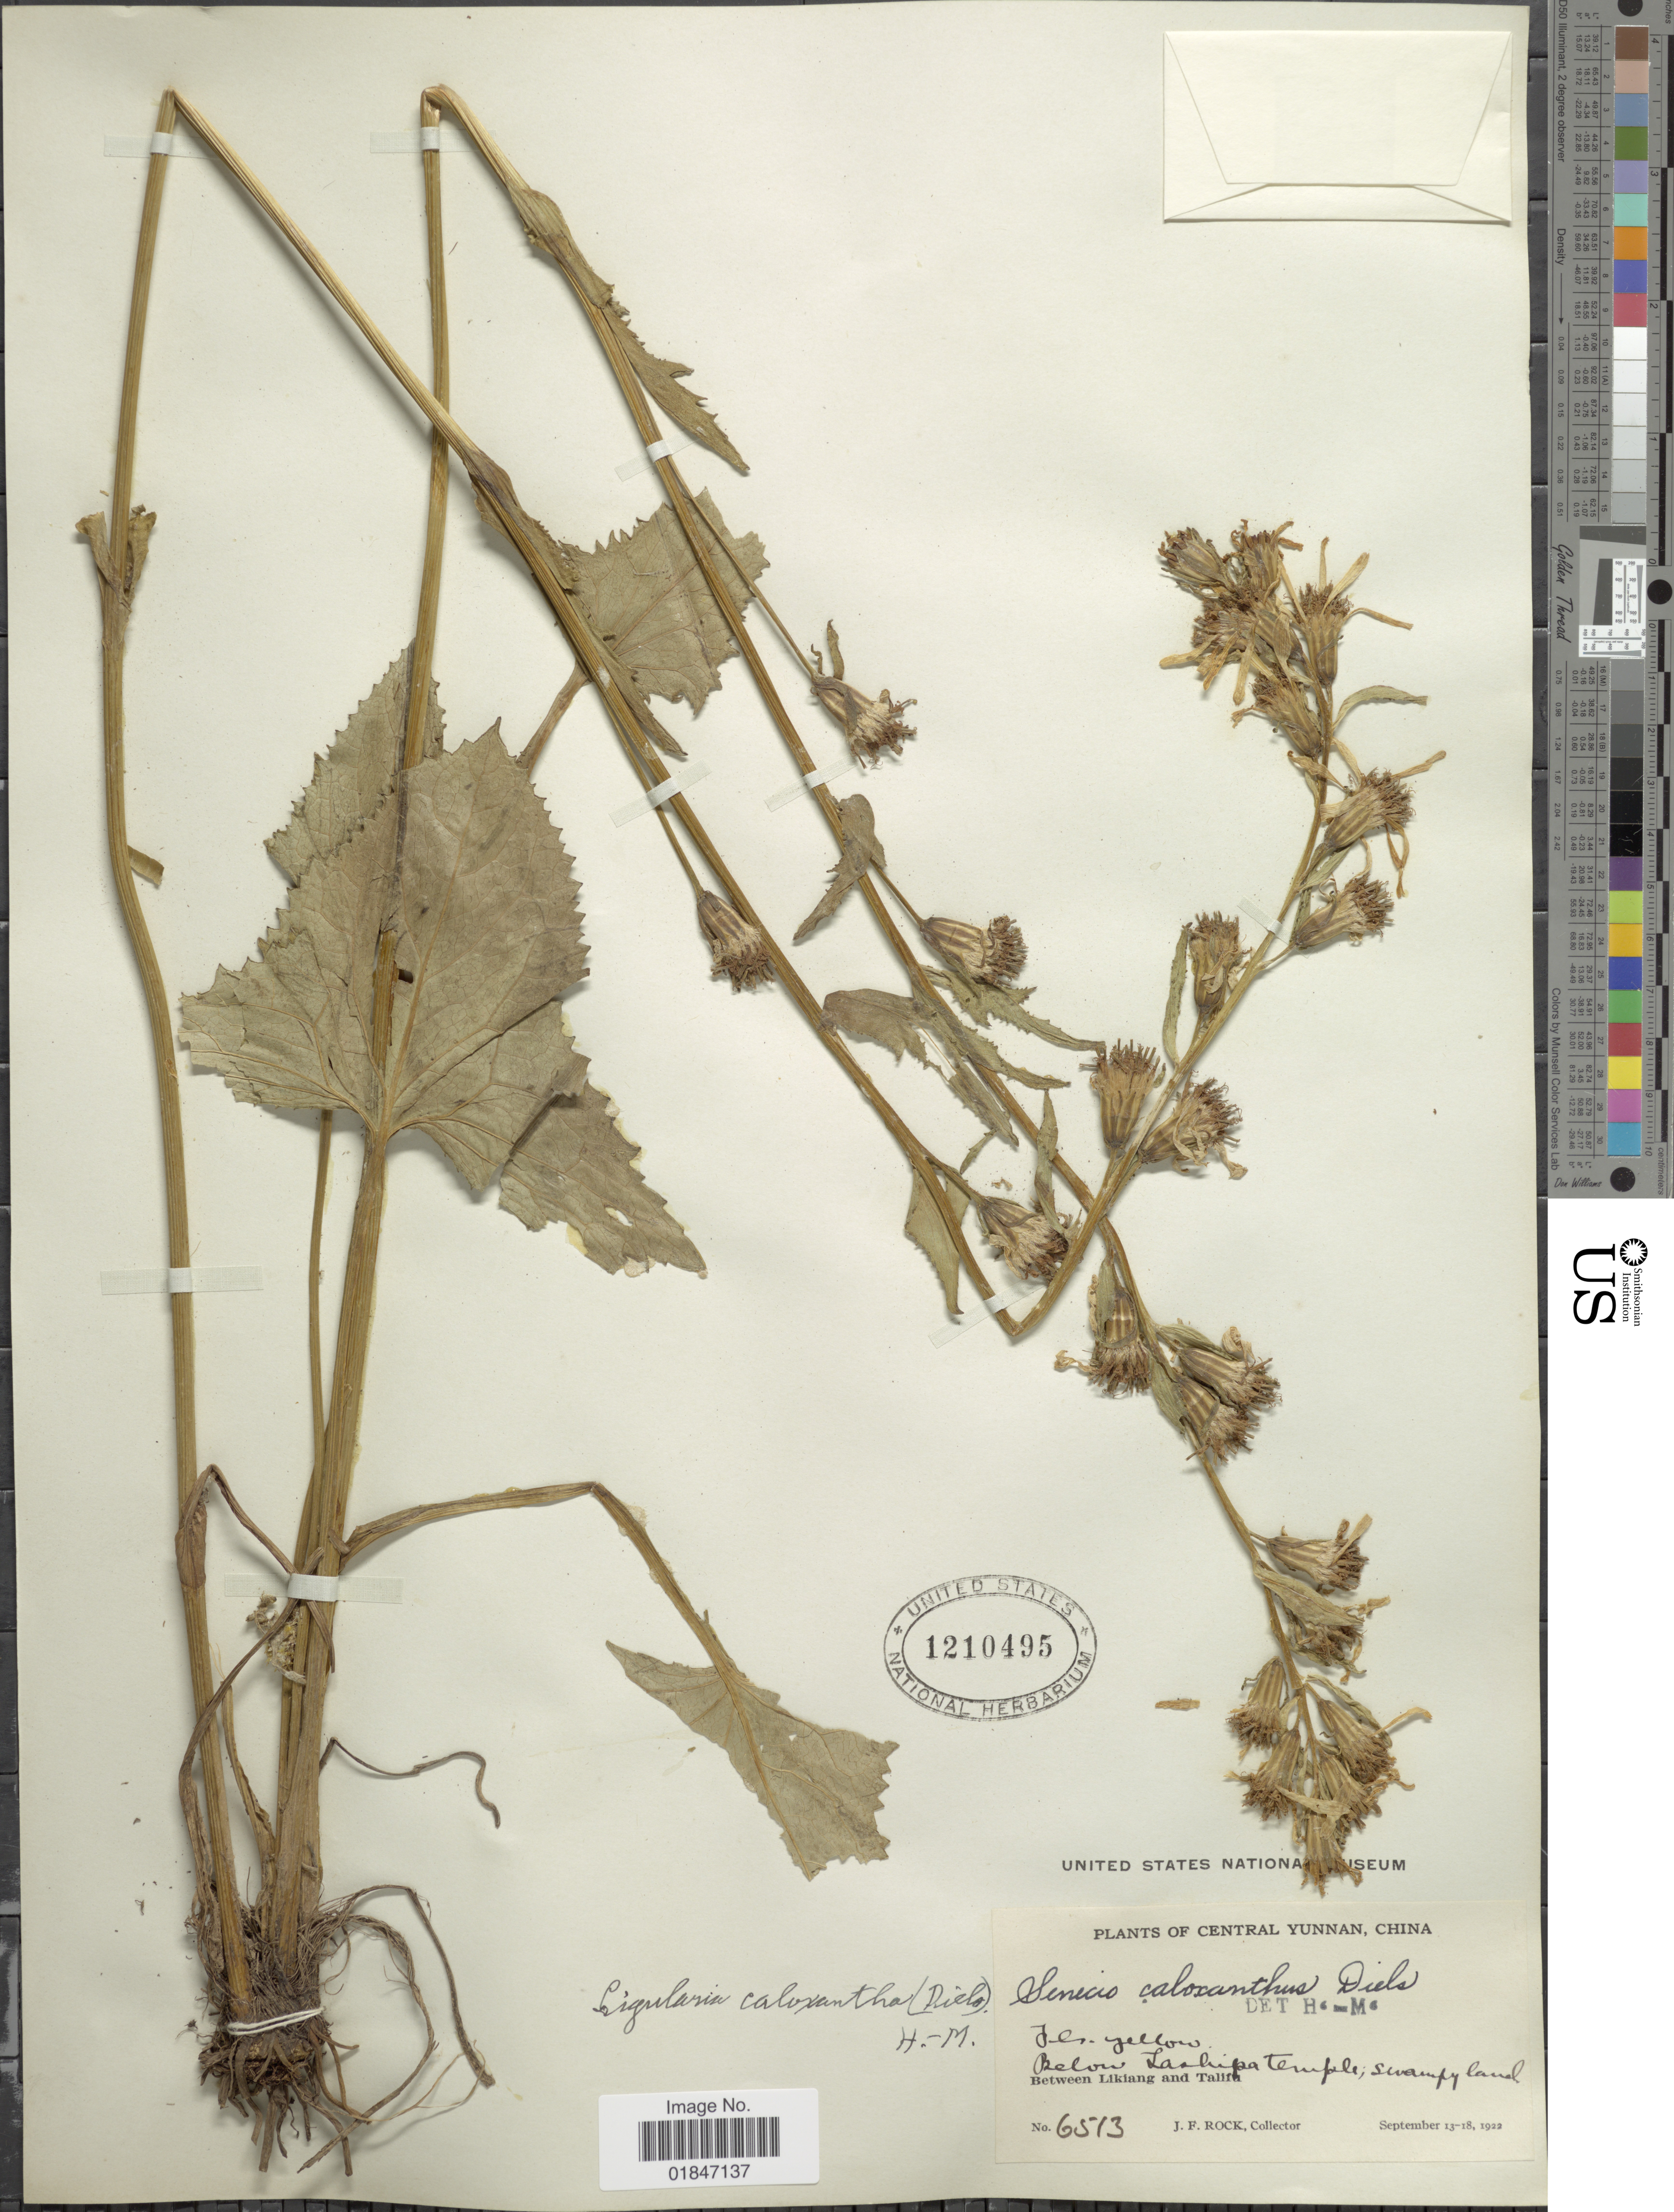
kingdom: Plantae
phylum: Tracheophyta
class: Magnoliopsida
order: Asterales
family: Asteraceae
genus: Ligularia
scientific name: Ligularia caloxantha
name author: (Diels) Hand.-Mazz.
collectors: J. Rock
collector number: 6513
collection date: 1922-09-13/1922-09-18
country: China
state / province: Yunnan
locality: Central Yunnan, China. Below Tashipa Temple, swampy land. Between Likiang and Talifu.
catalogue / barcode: US 1210495